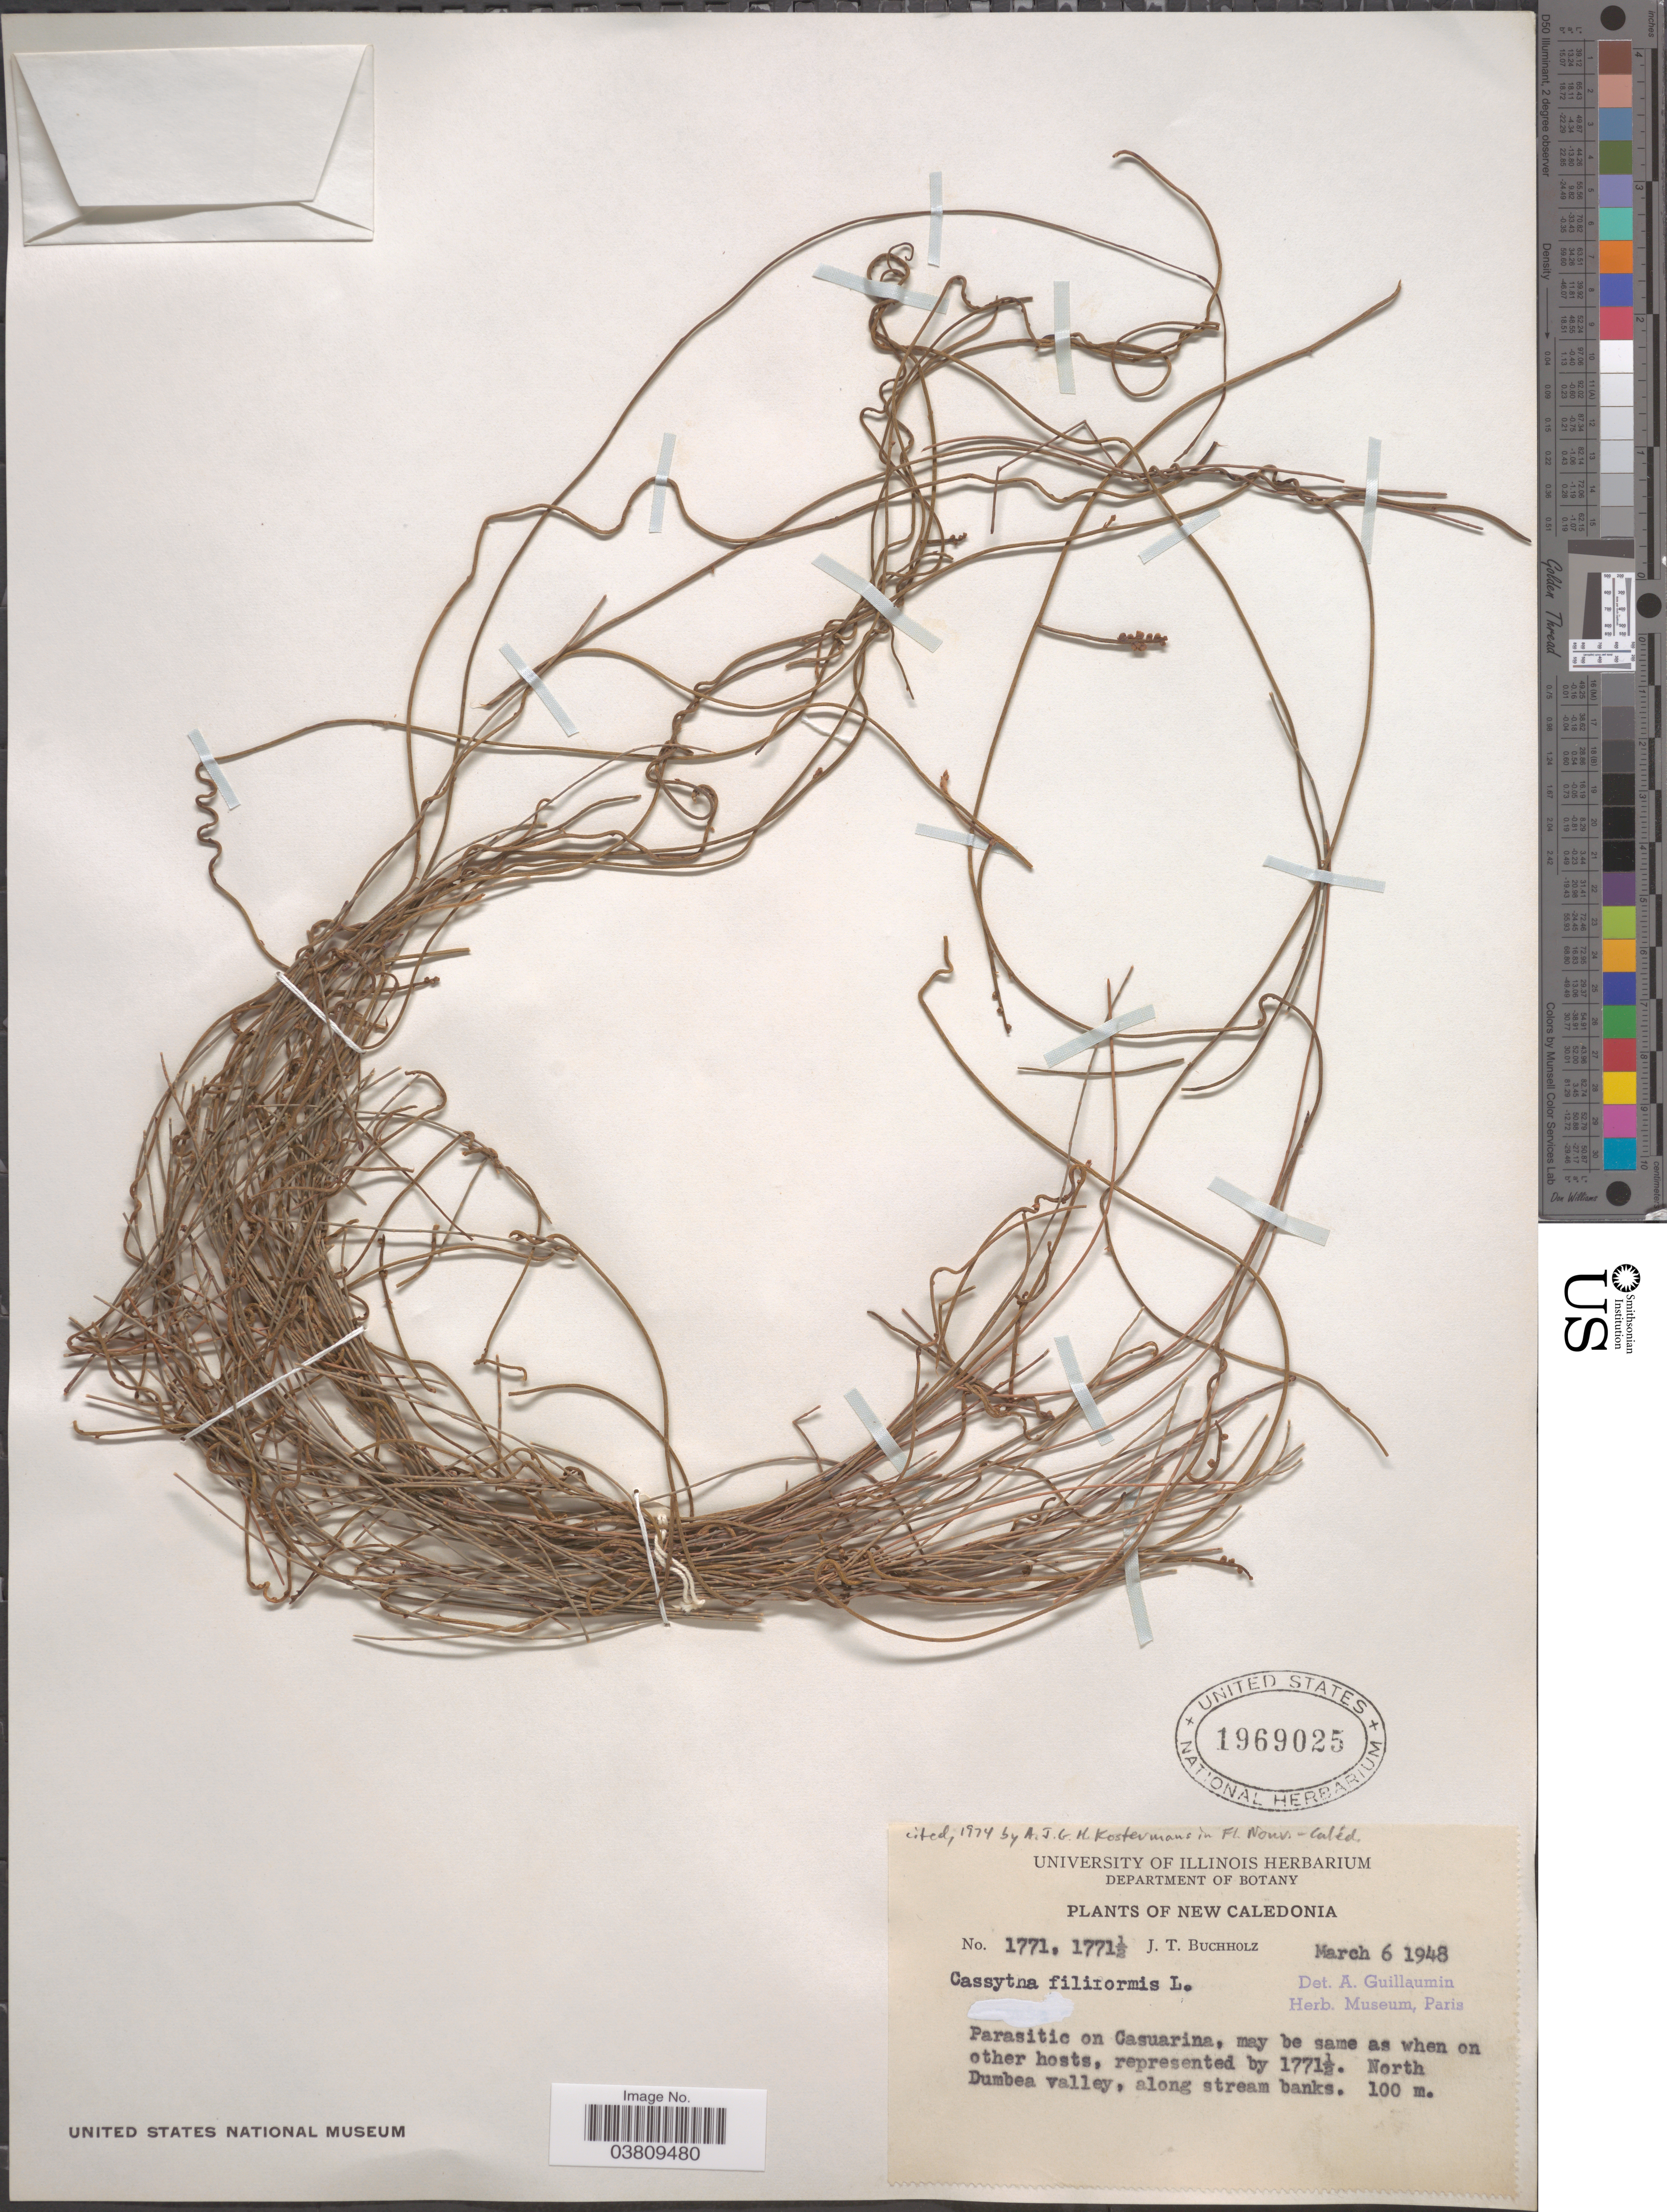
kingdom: Plantae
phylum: Tracheophyta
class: Magnoliopsida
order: Laurales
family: Lauraceae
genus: Cassytha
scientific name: Cassytha filiformis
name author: L.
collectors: J. T. Buchholz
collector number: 1771/1771½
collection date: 1948-03-06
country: New Caledonia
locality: North Dumbea valley, along stream banks.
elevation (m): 100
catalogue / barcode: US 1969025